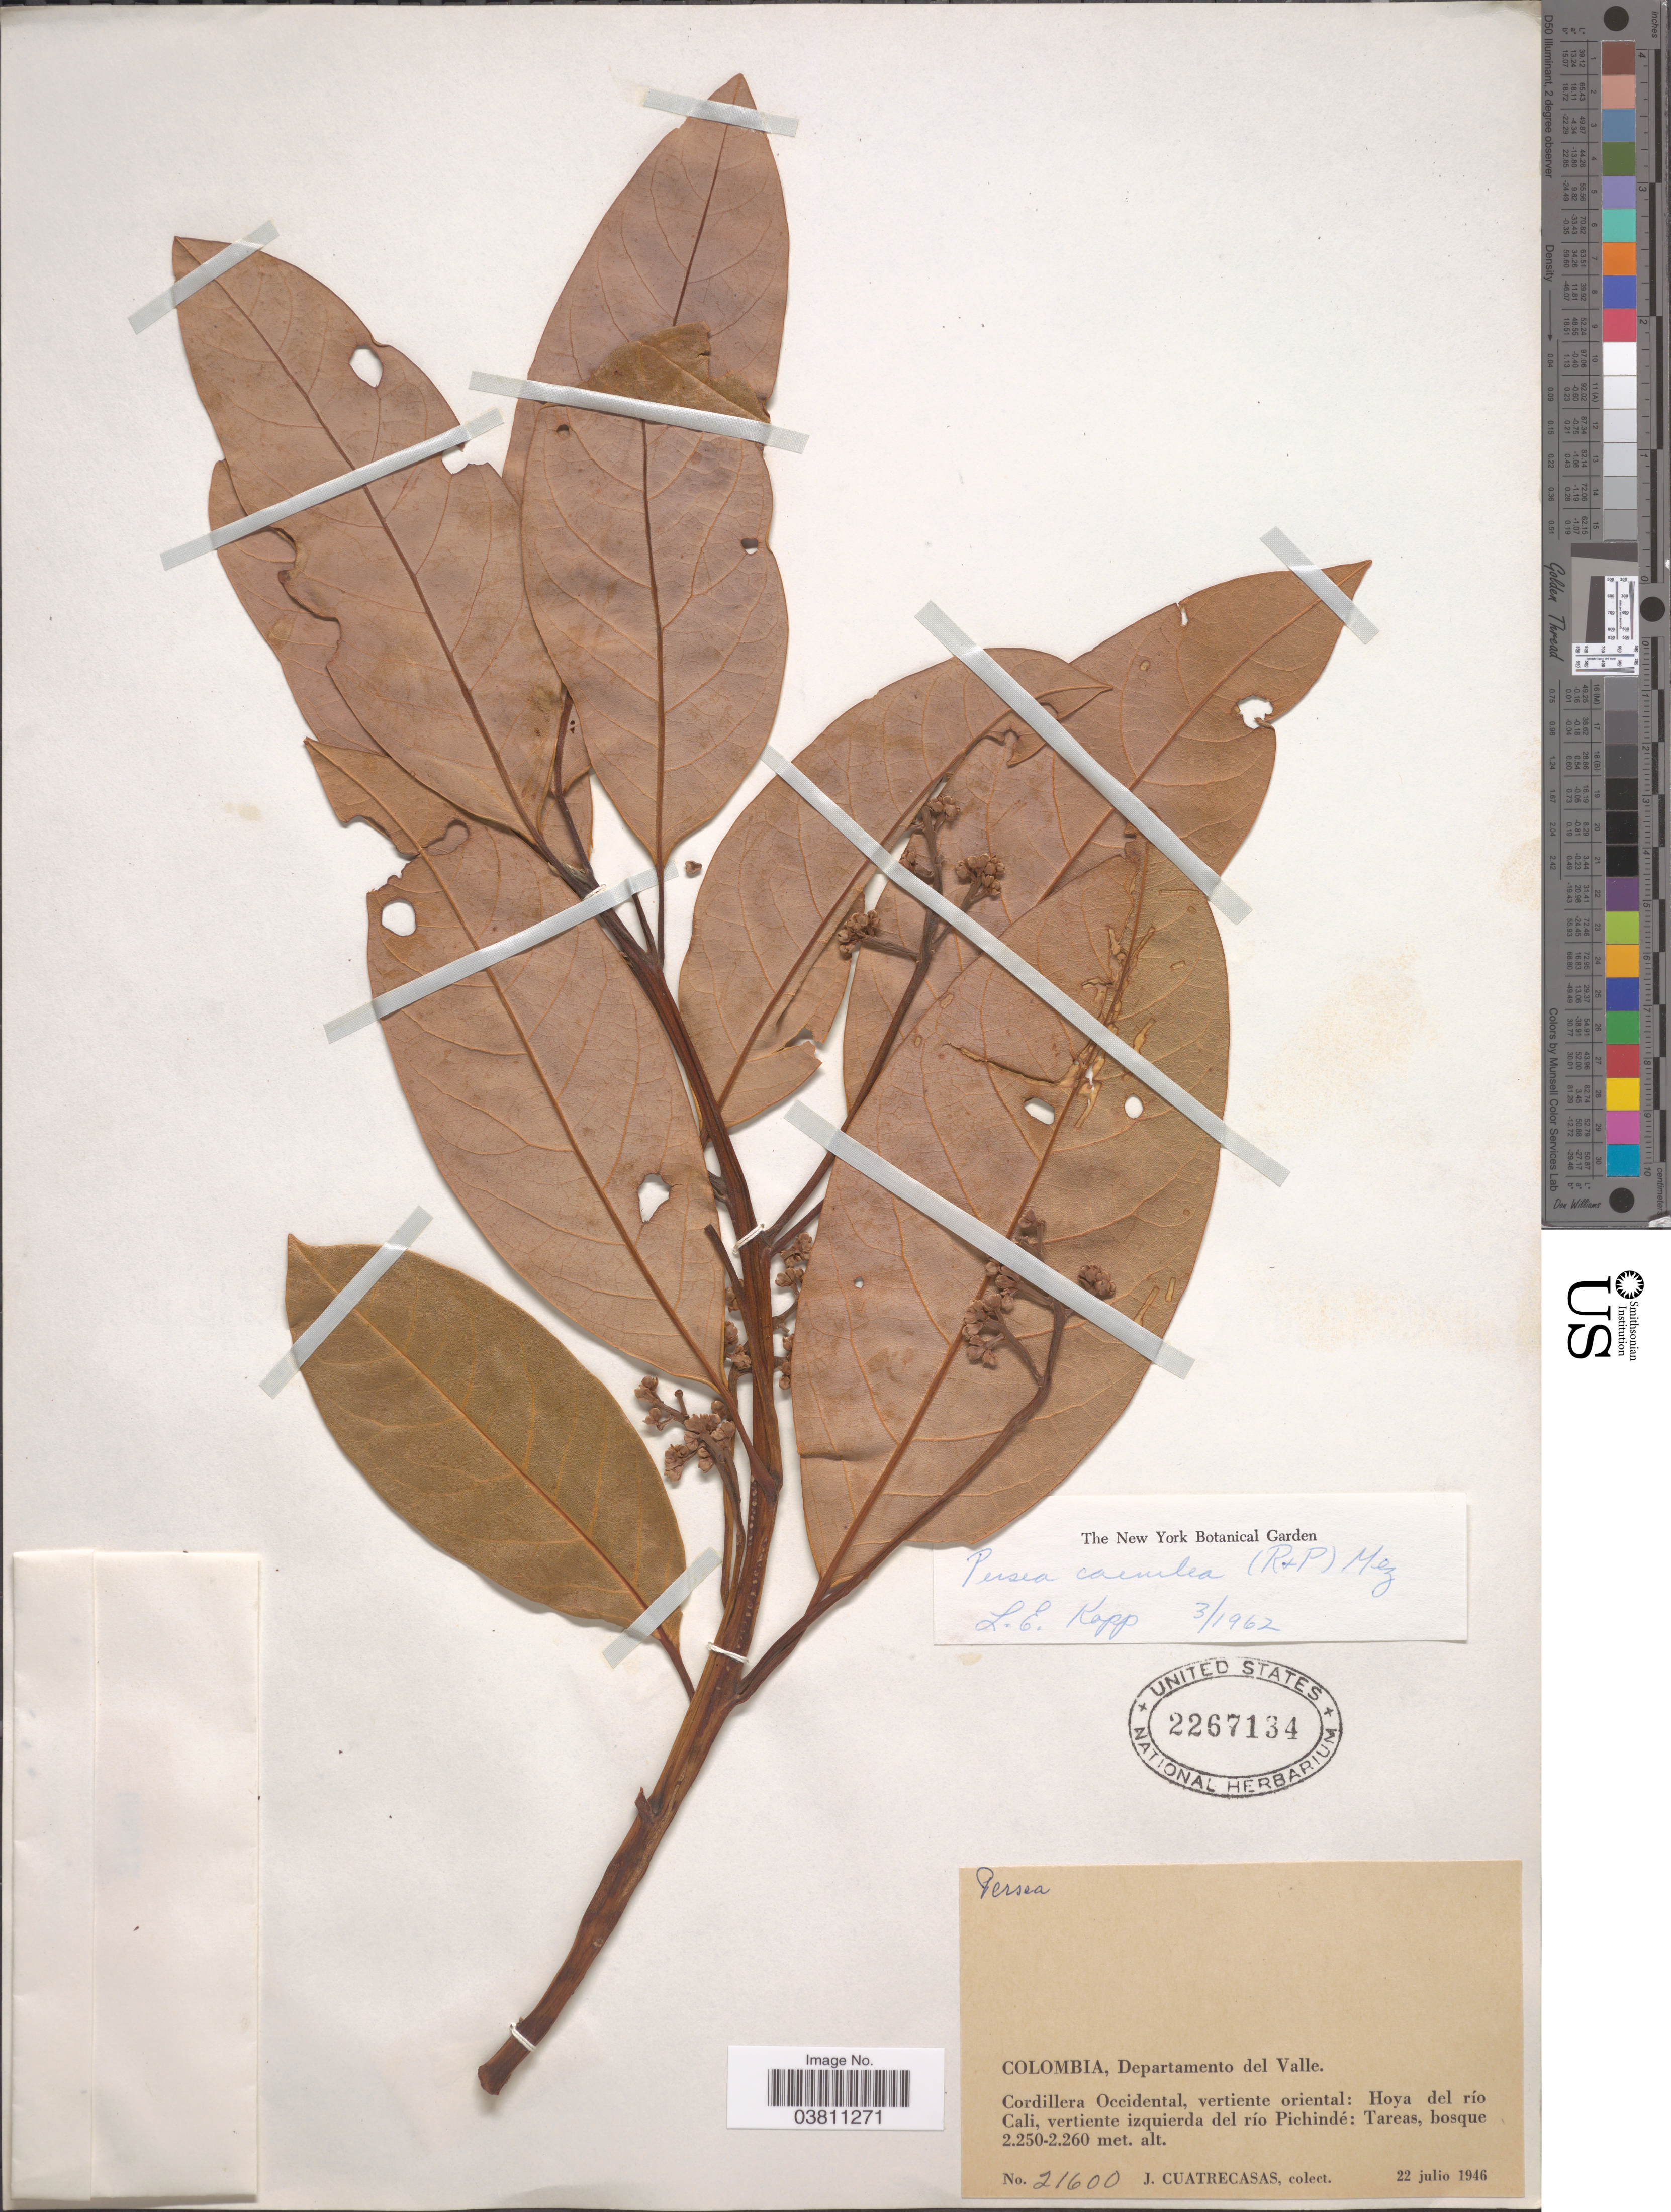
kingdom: Plantae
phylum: Tracheophyta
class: Magnoliopsida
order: Laurales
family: Lauraceae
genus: Persea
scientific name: Persea caerulea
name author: (Ruiz & Pav.) Mez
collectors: J. Cuatrecasas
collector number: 21600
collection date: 1946-07-22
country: Colombia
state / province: Valle del Cauca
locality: Departamento del Valle. Cordillera Occidental, vertiente oriental: Hoya del río Cali, vertiente izquierda del río Pichindé: Tareas.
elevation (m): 2250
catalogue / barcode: US 2267134